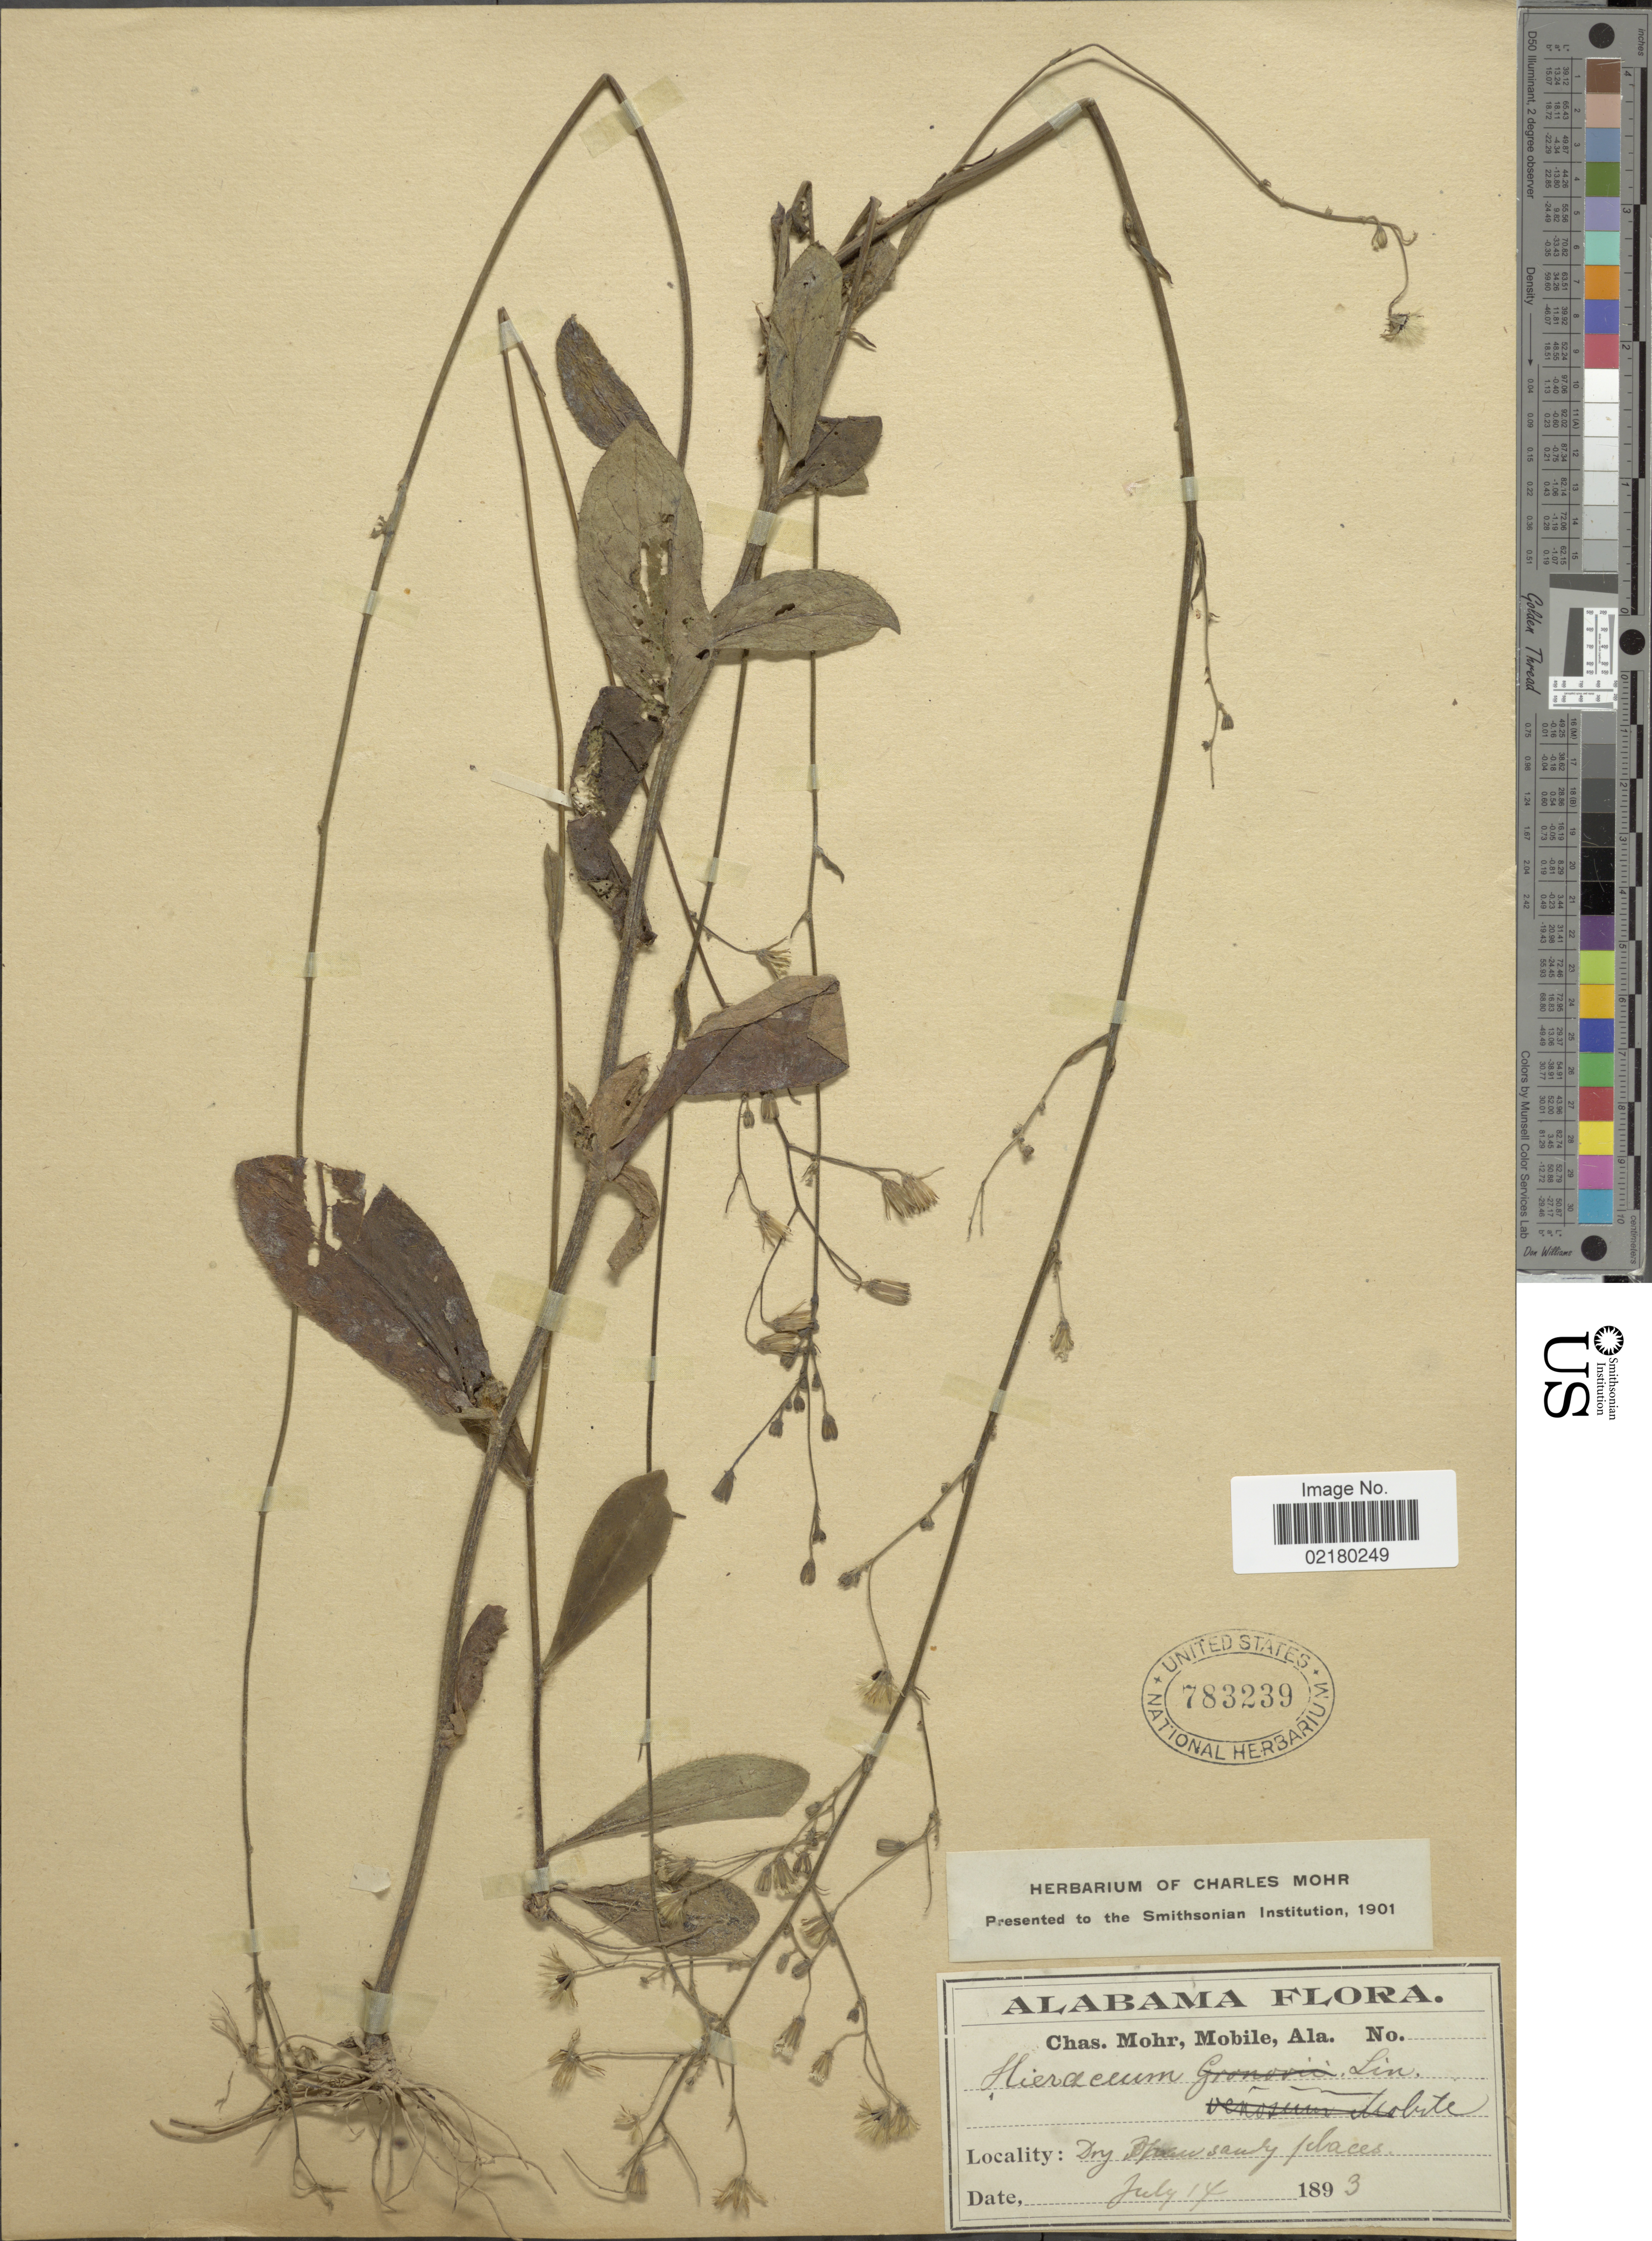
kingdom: Plantae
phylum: Tracheophyta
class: Magnoliopsida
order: Asterales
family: Asteraceae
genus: Hieracium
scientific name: Hieracium gronovii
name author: L.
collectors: C. T. Mohr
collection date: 1893-07-14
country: United States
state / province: Alabama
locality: Dry open sandy places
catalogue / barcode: US 783239